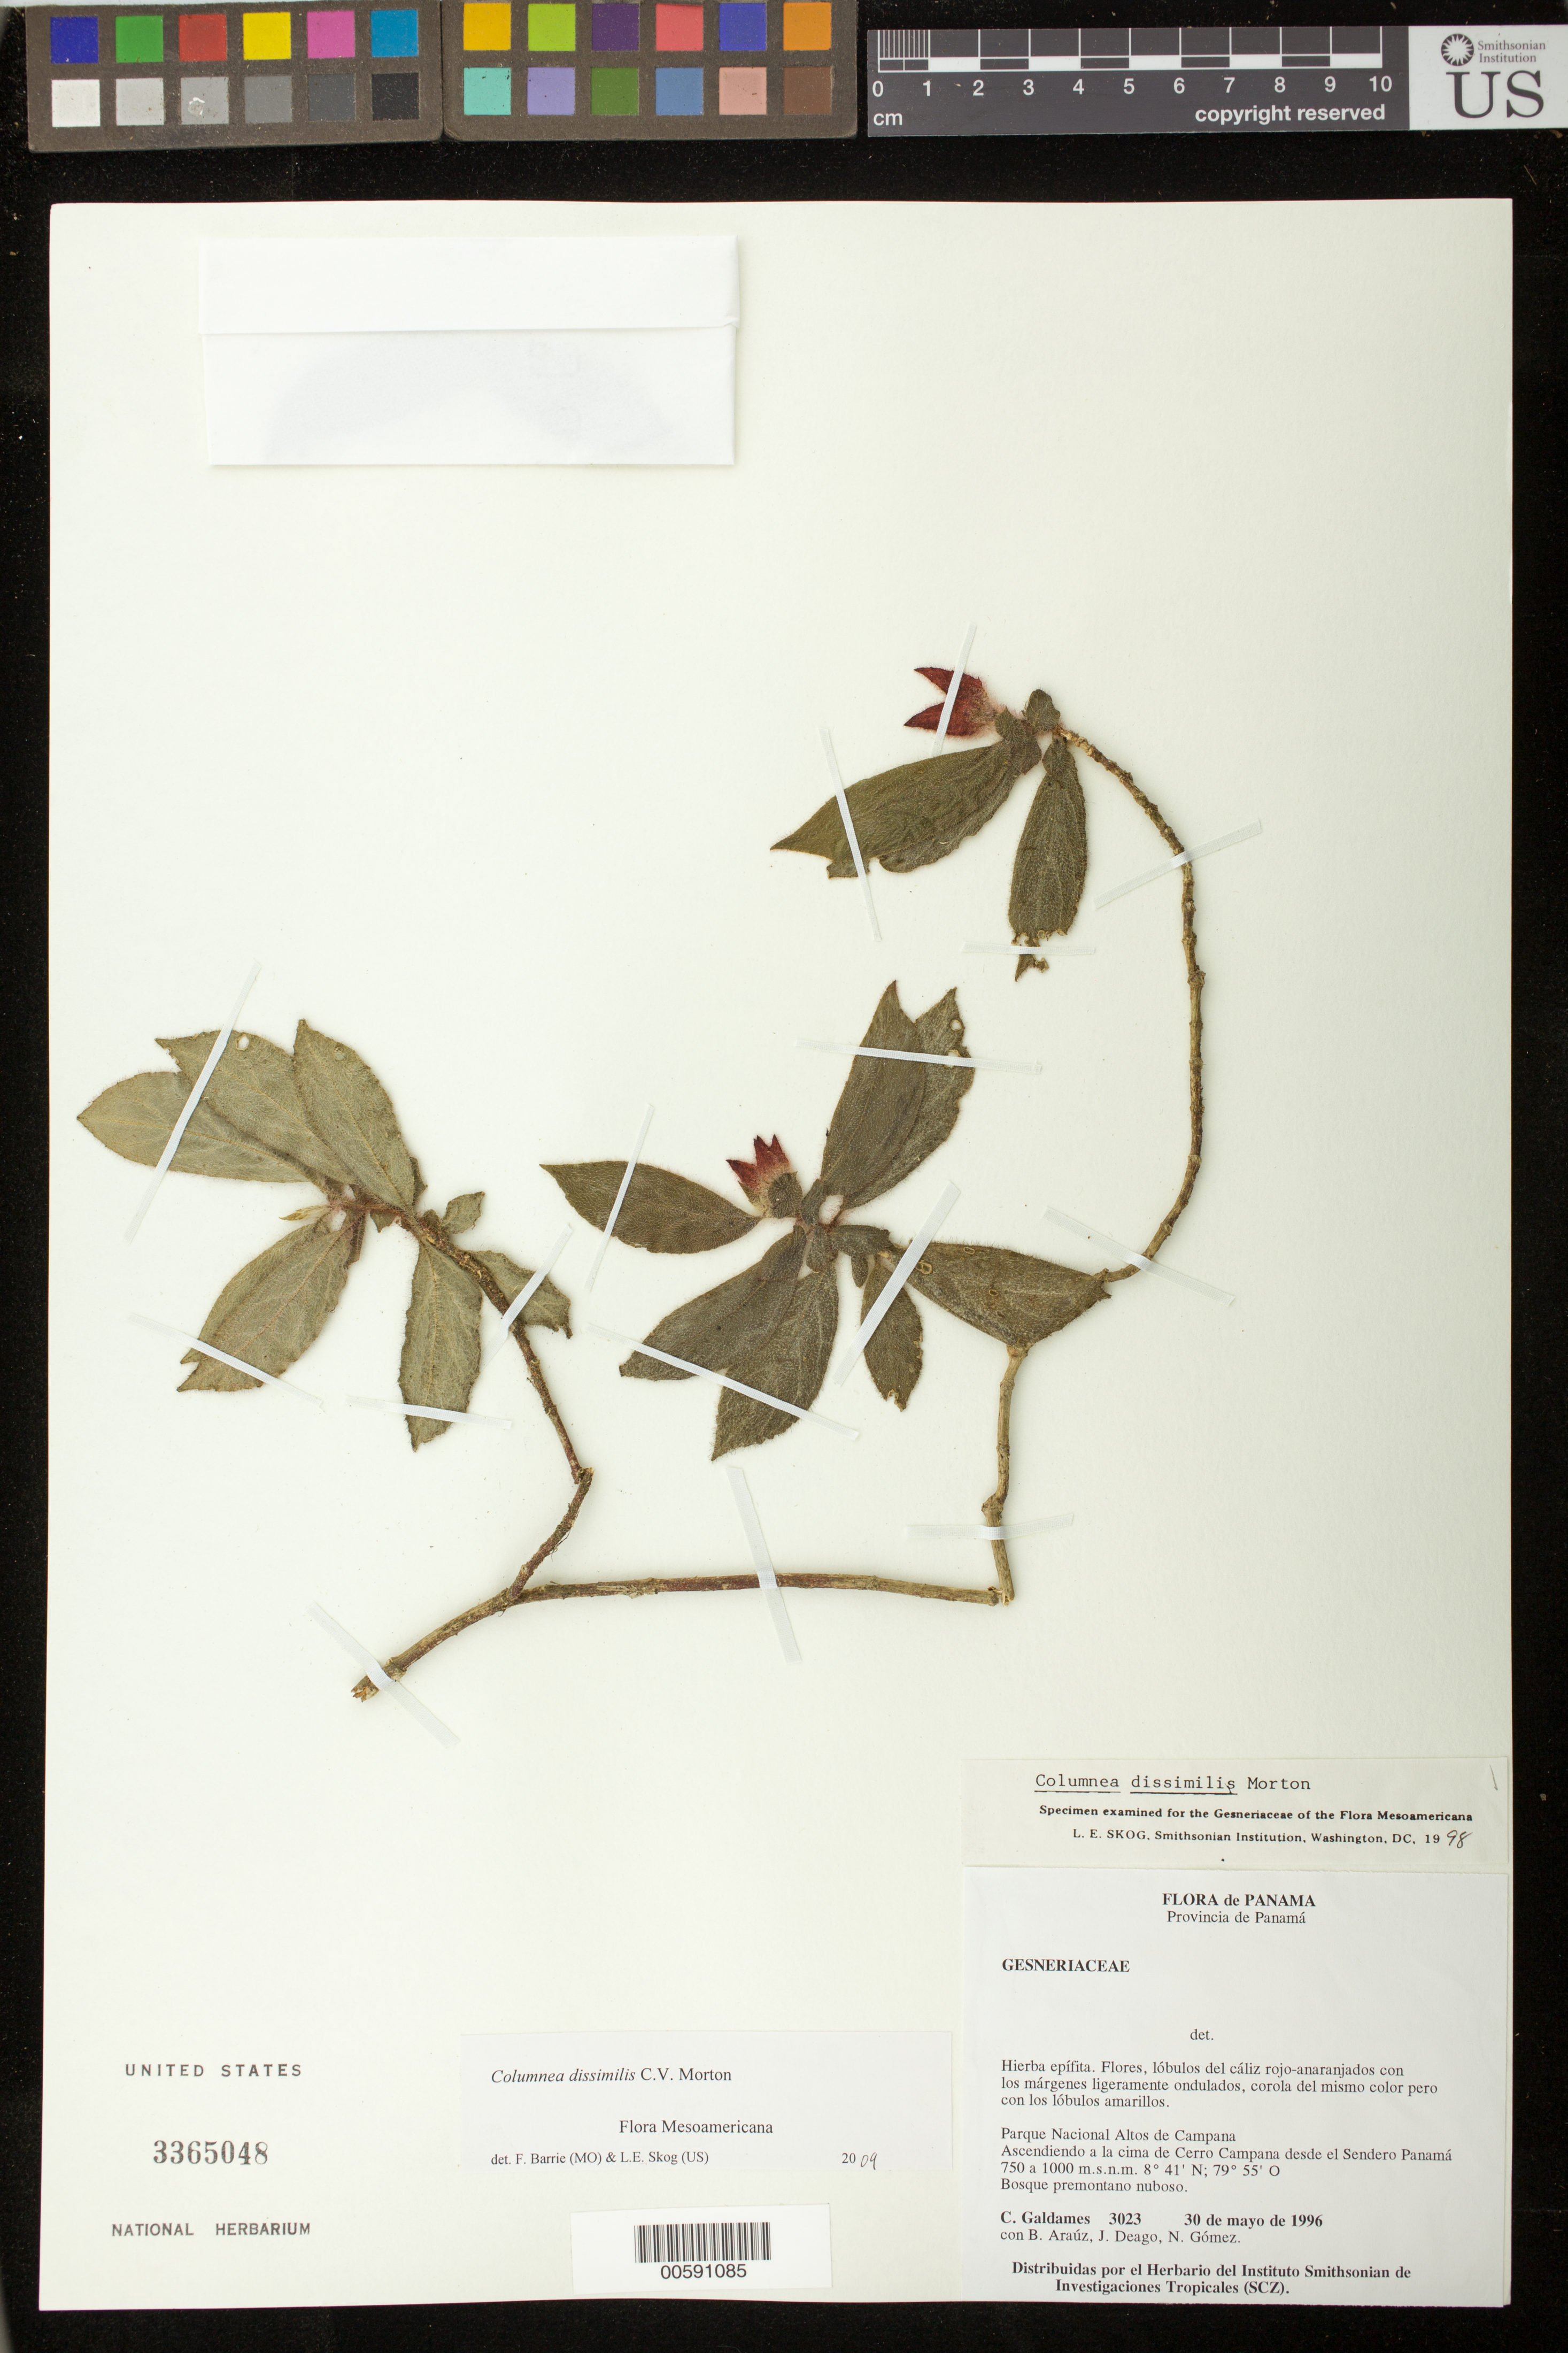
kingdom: Plantae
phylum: Tracheophyta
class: Magnoliopsida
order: Lamiales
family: Gesneriaceae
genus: Columnea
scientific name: Columnea dissimilis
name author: C.V. Morton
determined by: Clark, J. L., (SEL), The Marie Selby Botanical Garden (UNITED STATES)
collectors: C. Galdames, B. Araúz, J. Deago & N. Gómez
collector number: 3023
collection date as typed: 30 May 1996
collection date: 1996-05-30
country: Panama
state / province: Panamá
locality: Parque Nacional Altos de Campana; ascendiendo a la cima de Cerro Campana desde el Sendero Panamá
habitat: Bosque premontano nuboso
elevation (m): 750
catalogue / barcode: US 3365048